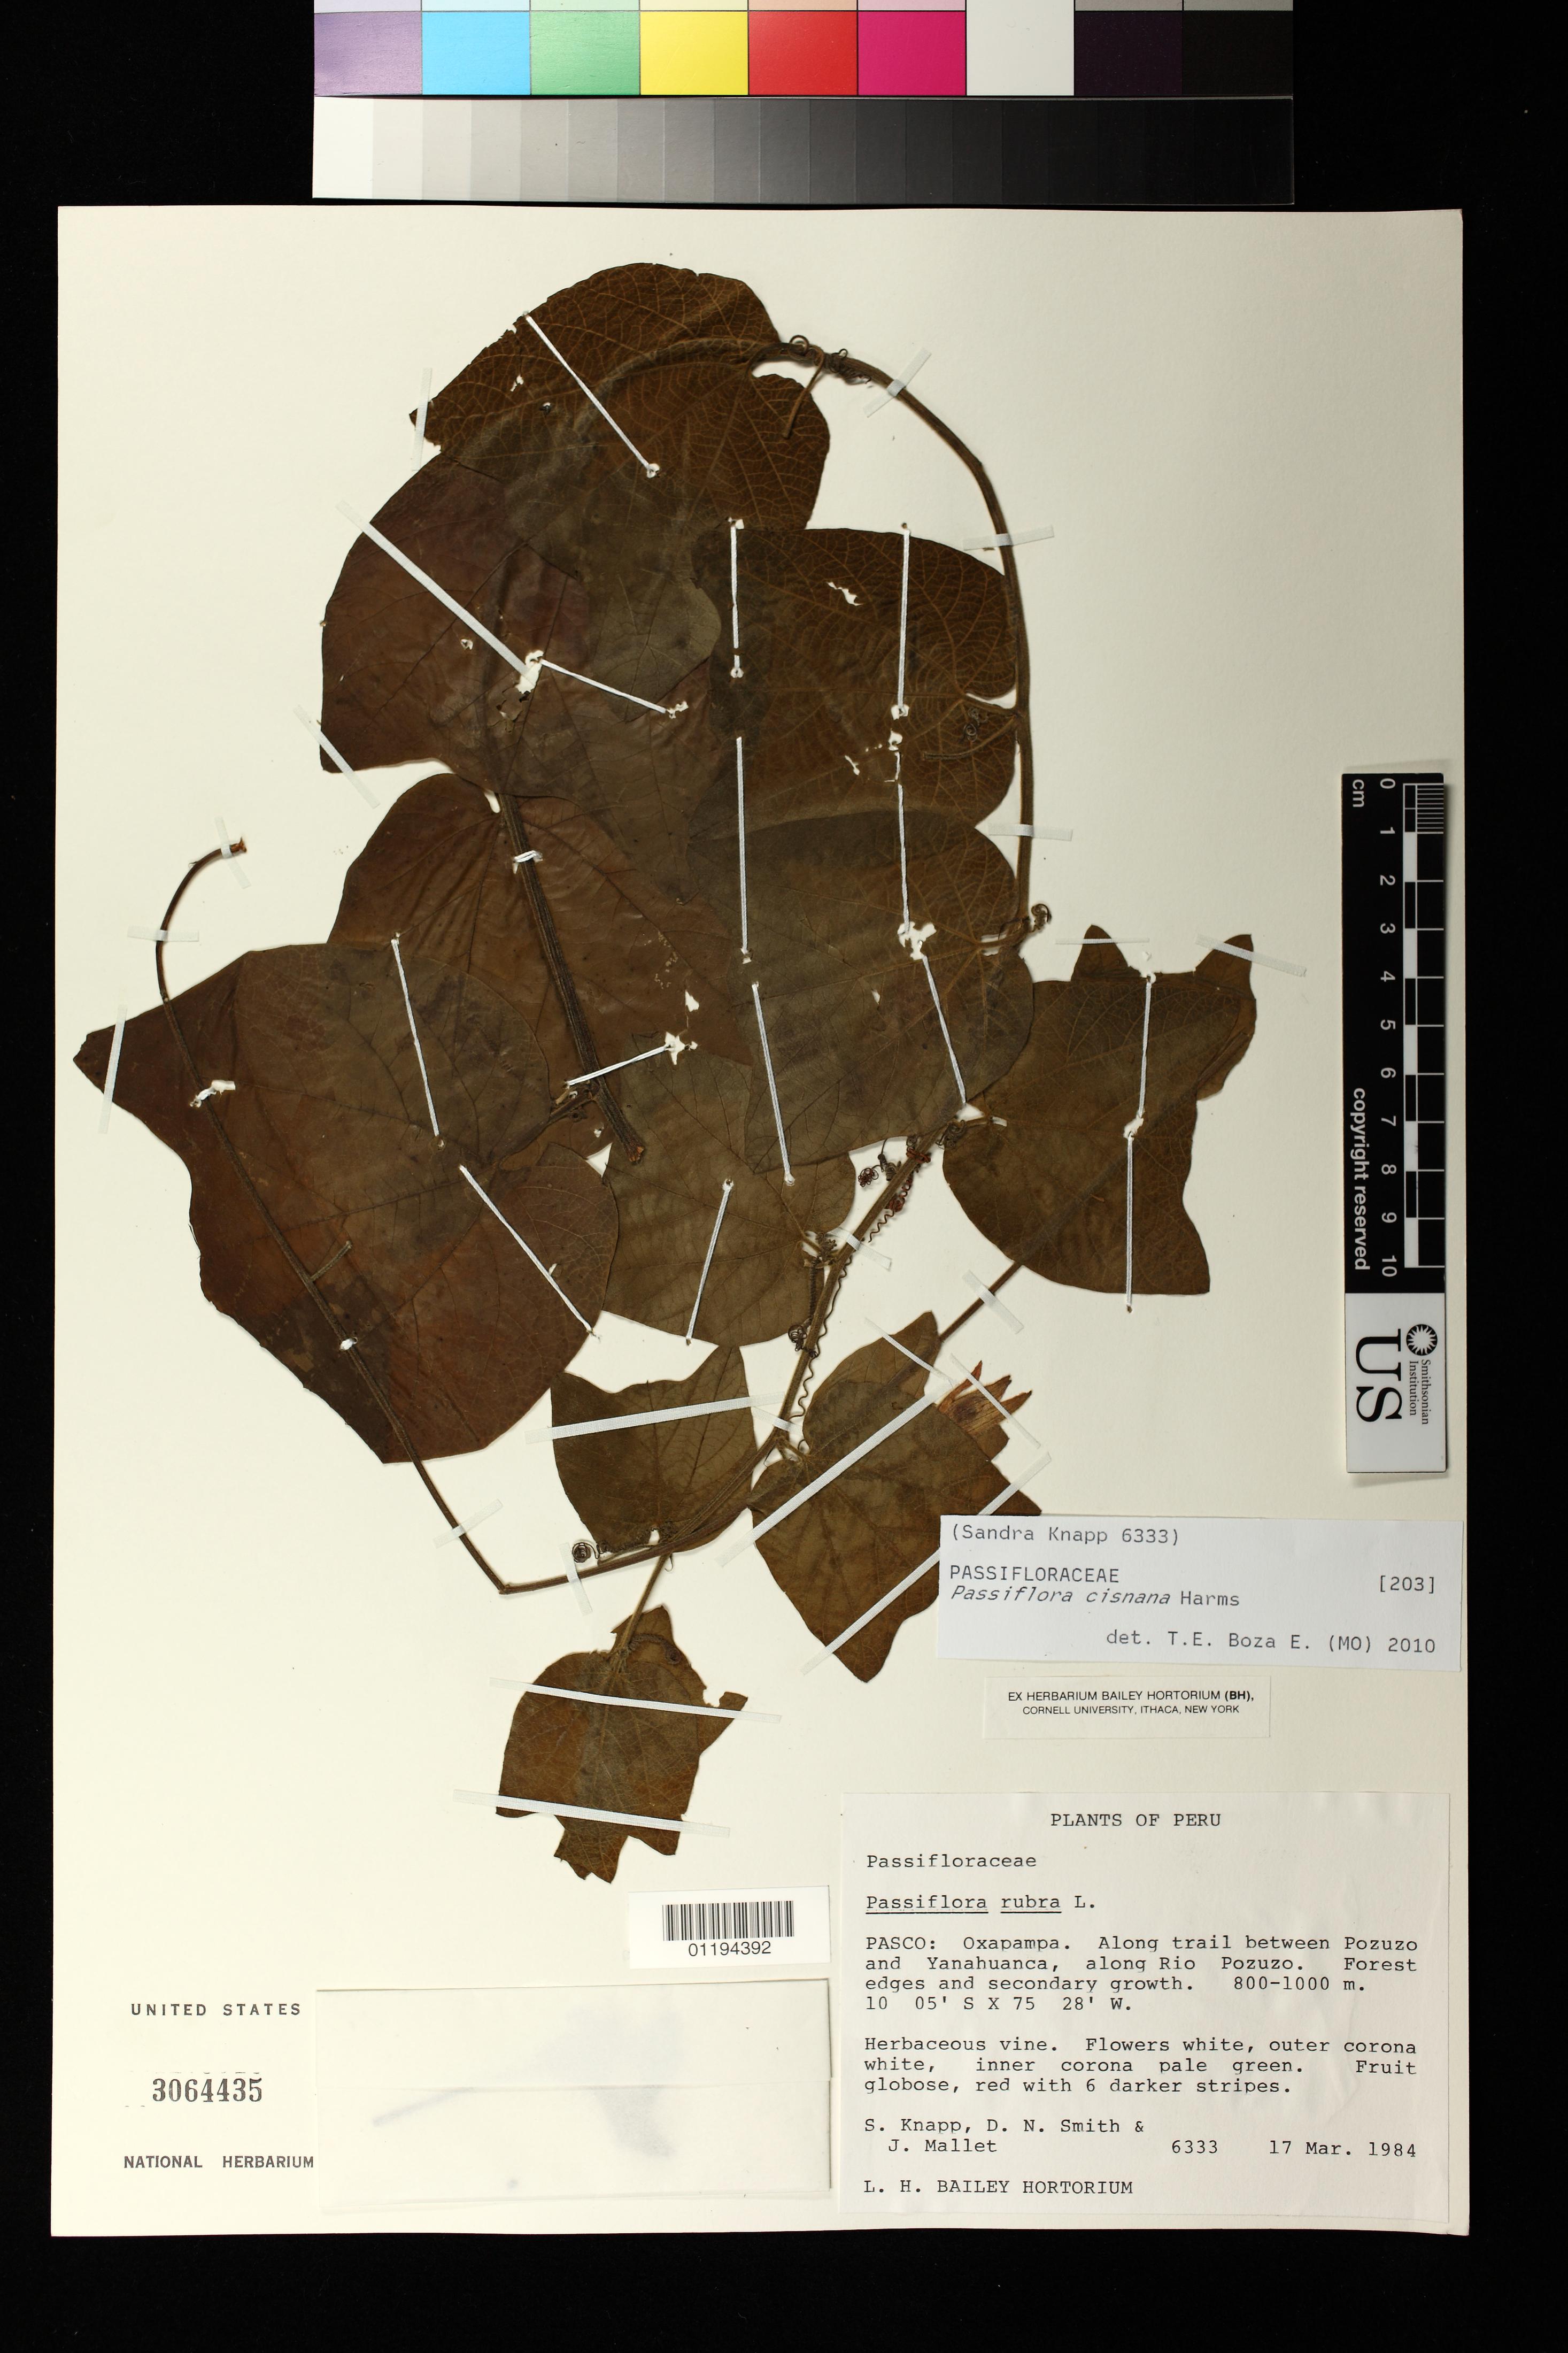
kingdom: Plantae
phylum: Tracheophyta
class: Magnoliopsida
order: Malpighiales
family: Passifloraceae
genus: Passiflora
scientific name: Passiflora cisnana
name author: Harms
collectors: S. Knapp, D. Smith & J. Mallet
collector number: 6333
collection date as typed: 17 Mar 1984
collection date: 1984-03-17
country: Peru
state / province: Pasco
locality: PASCO: Oxapampa. Along trail between Pozuzo and Yanahuanca, along Rio Pozuzo.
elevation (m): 800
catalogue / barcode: US 3064435